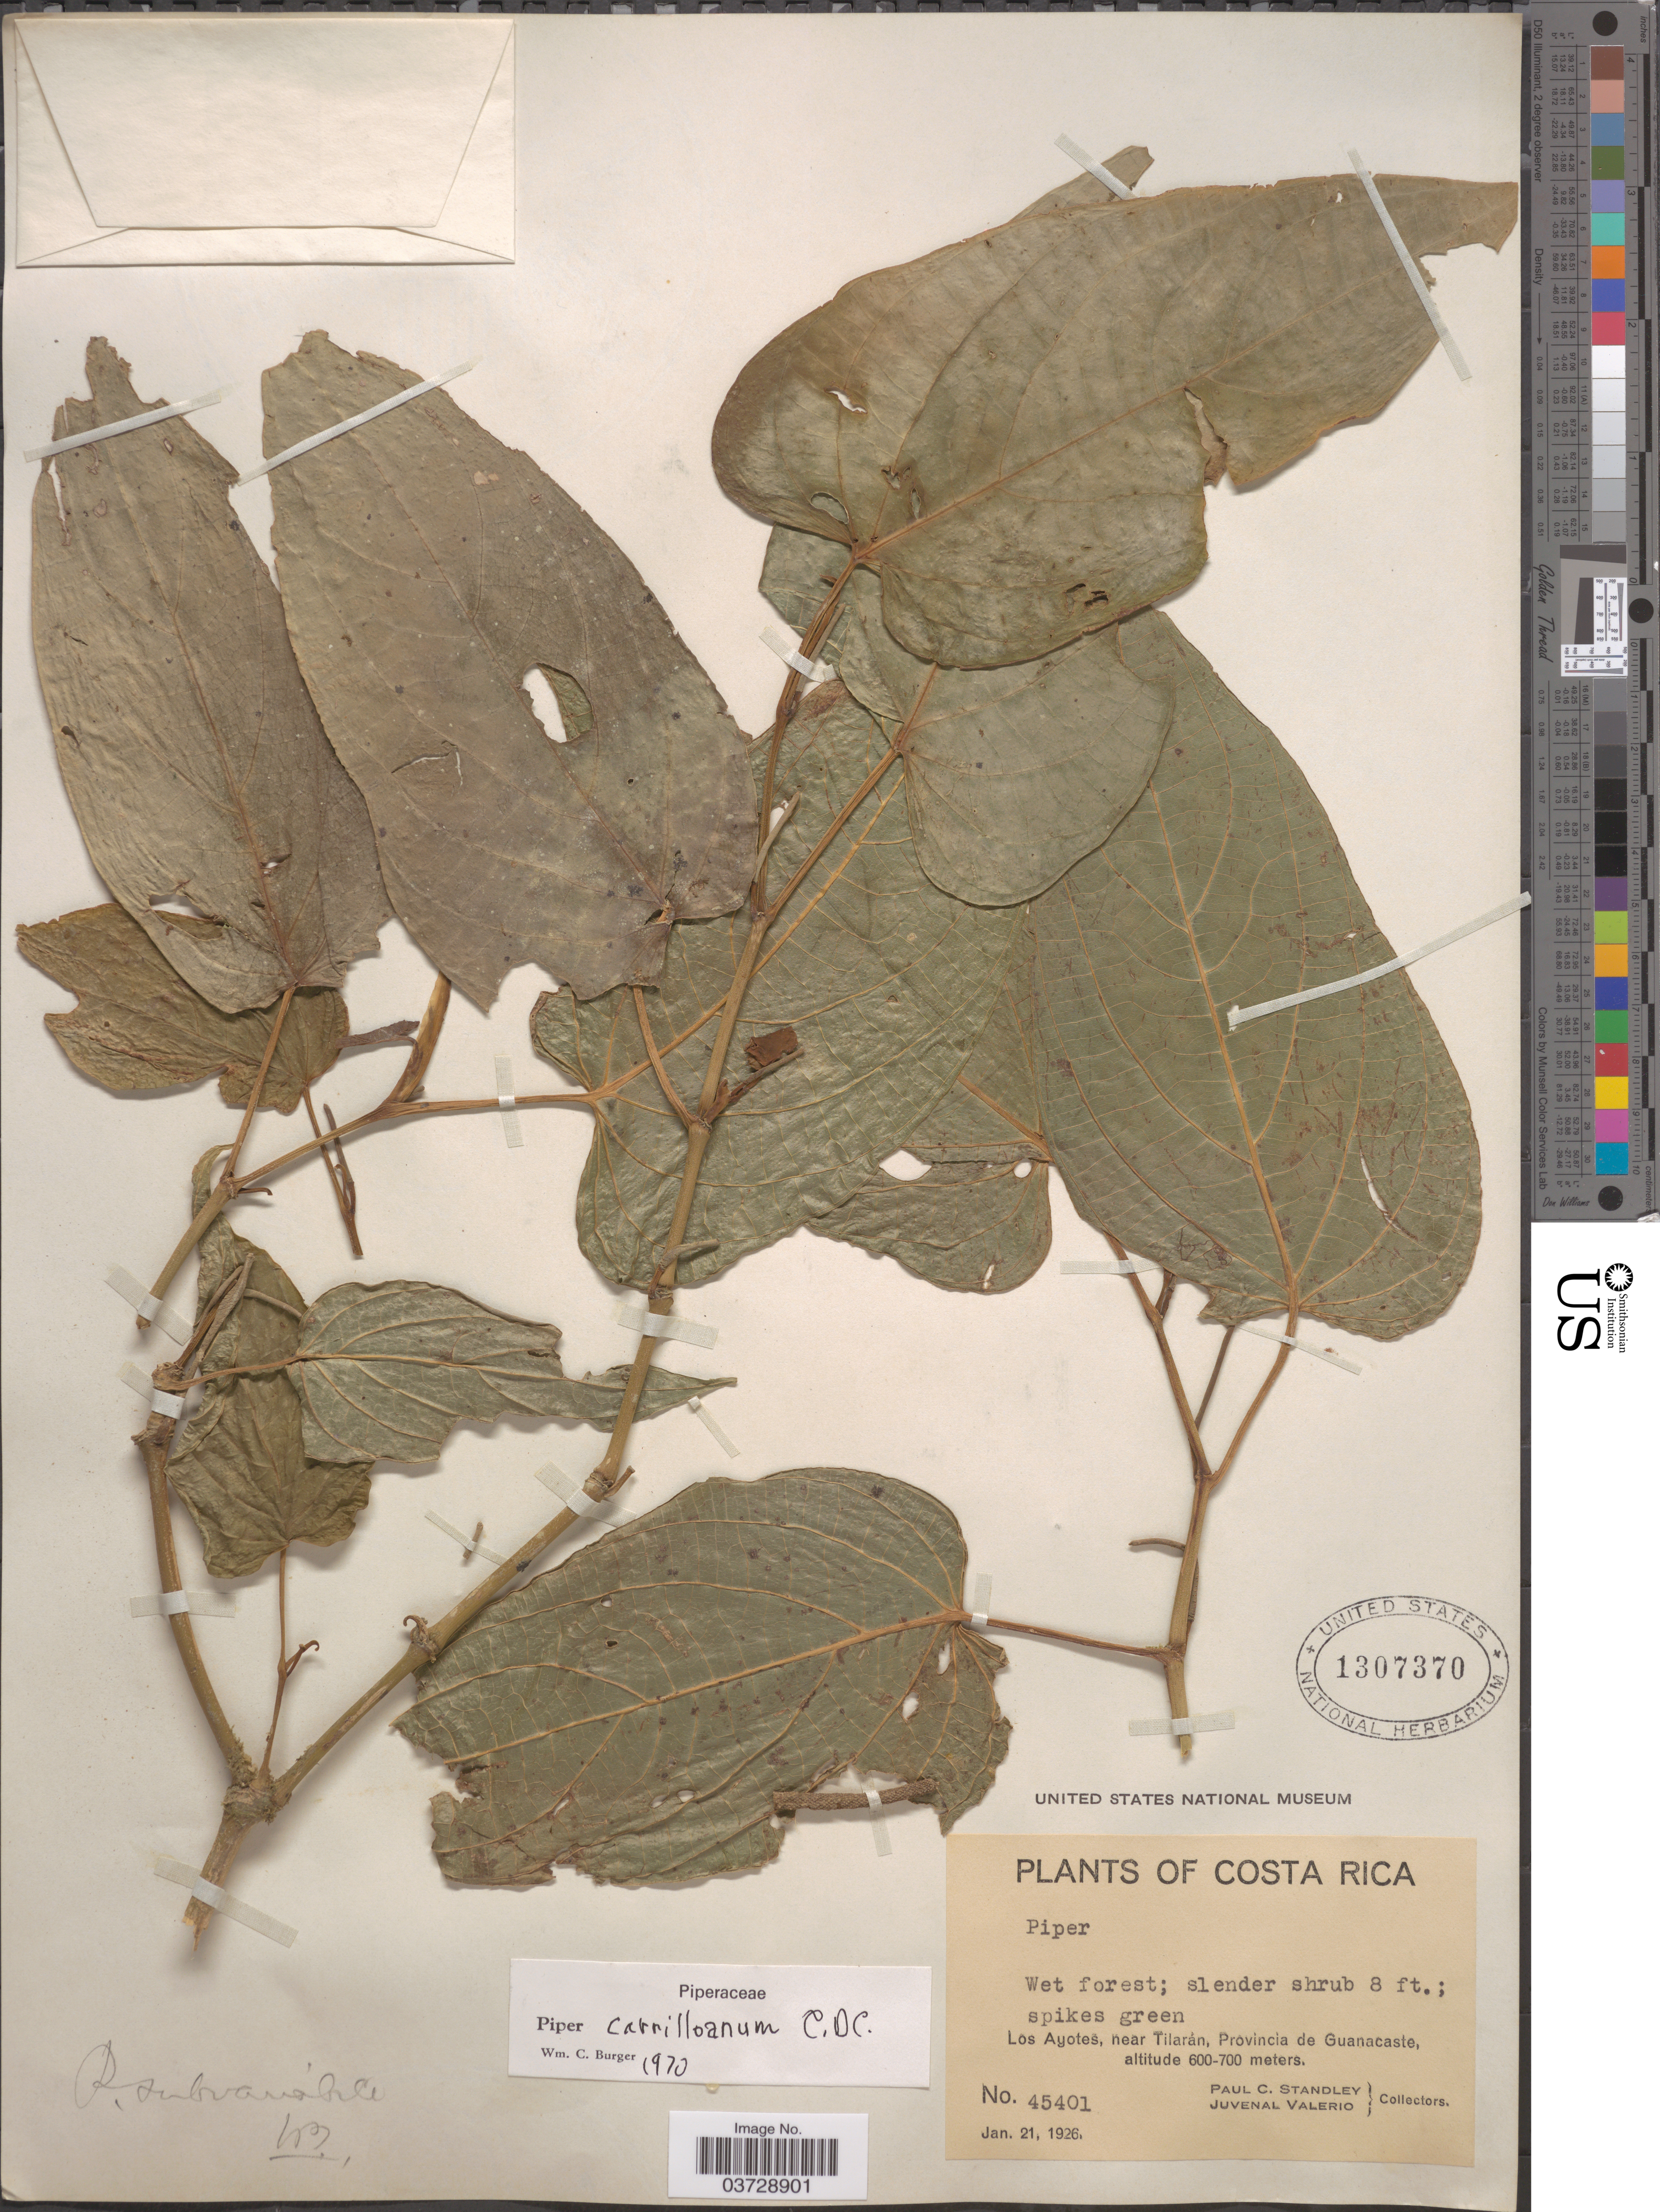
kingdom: Plantae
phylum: Tracheophyta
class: Magnoliopsida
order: Piperales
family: Piperaceae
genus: Piper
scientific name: Piper carrilloanum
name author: C. DC.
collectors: P. C. Standley & J. Valerio R.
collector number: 45401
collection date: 1926-01-21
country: Costa Rica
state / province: Guanacaste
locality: Los Ayotes, near Tilarán.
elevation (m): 600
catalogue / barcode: US 1307370